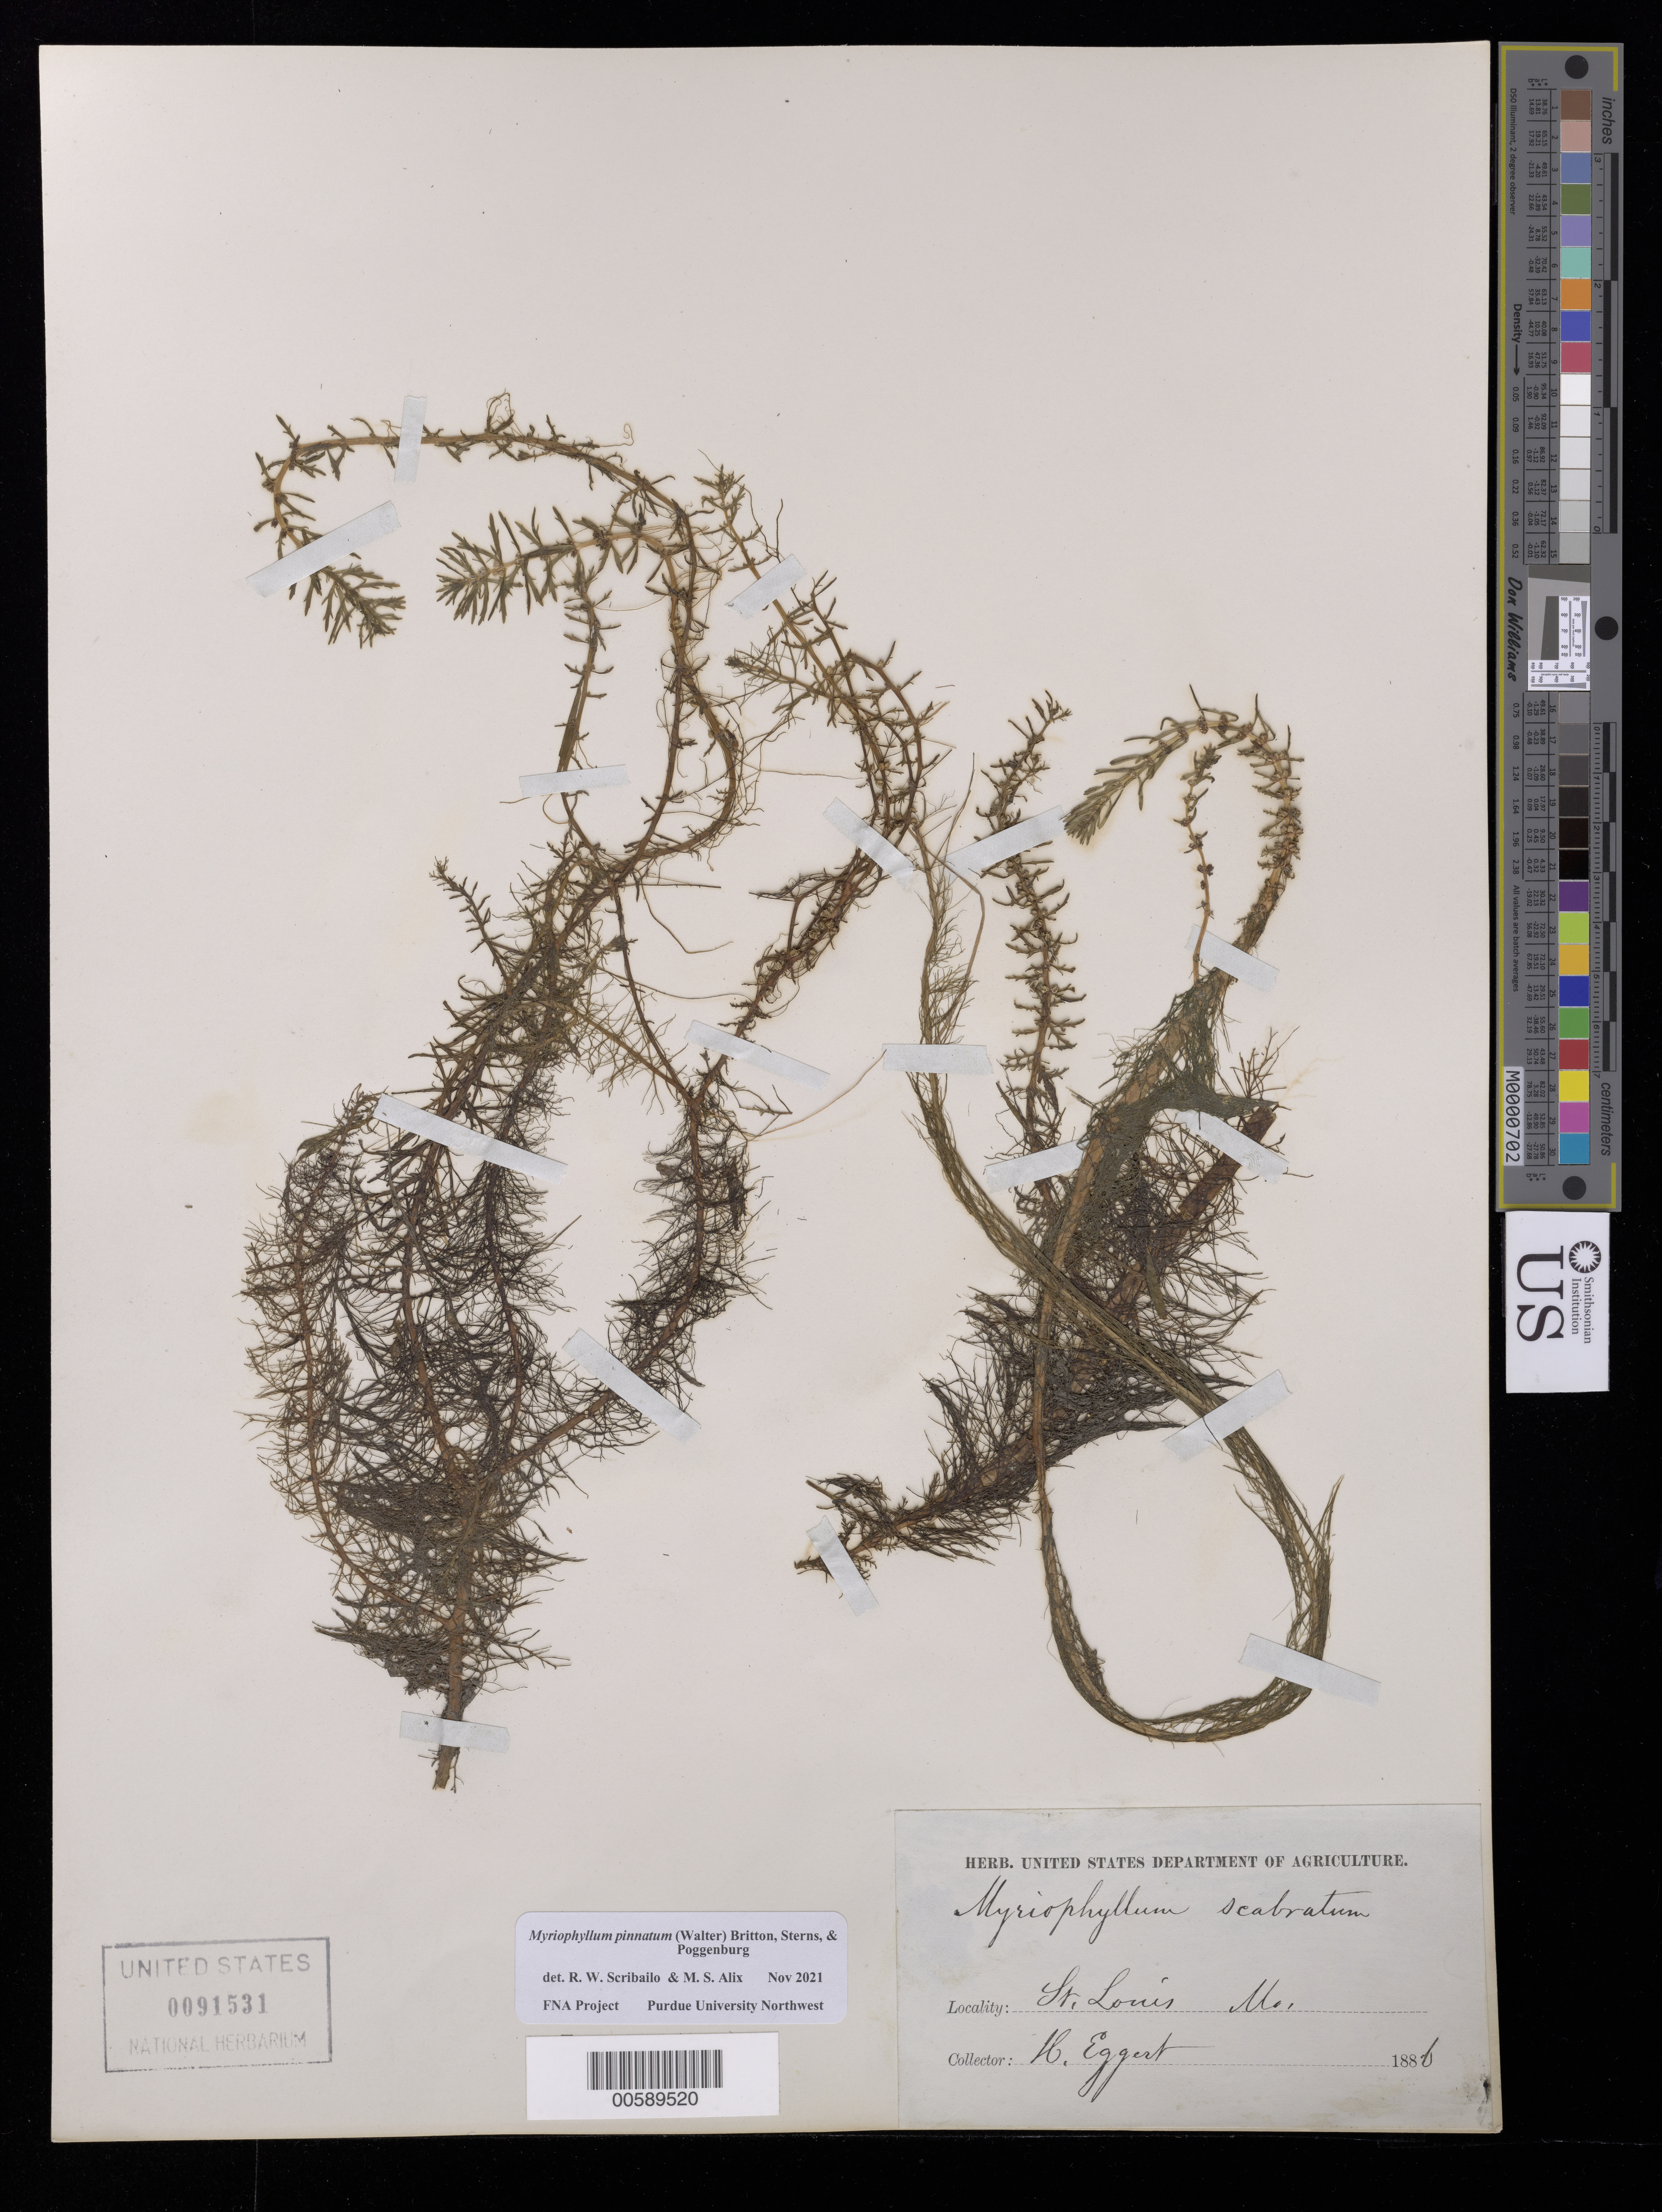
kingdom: Plantae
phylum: Tracheophyta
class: Magnoliopsida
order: Saxifragales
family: Haloragaceae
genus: Myriophyllum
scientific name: Myriophyllum pinnatum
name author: (Walter) Britton, Stearns & Poggenb.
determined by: Scribailo, R. W.; Alix, M. S.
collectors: H. Eggert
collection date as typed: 1881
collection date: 1881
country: United States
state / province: Missouri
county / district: Saint Louis City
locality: St. Louis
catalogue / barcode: US 91531